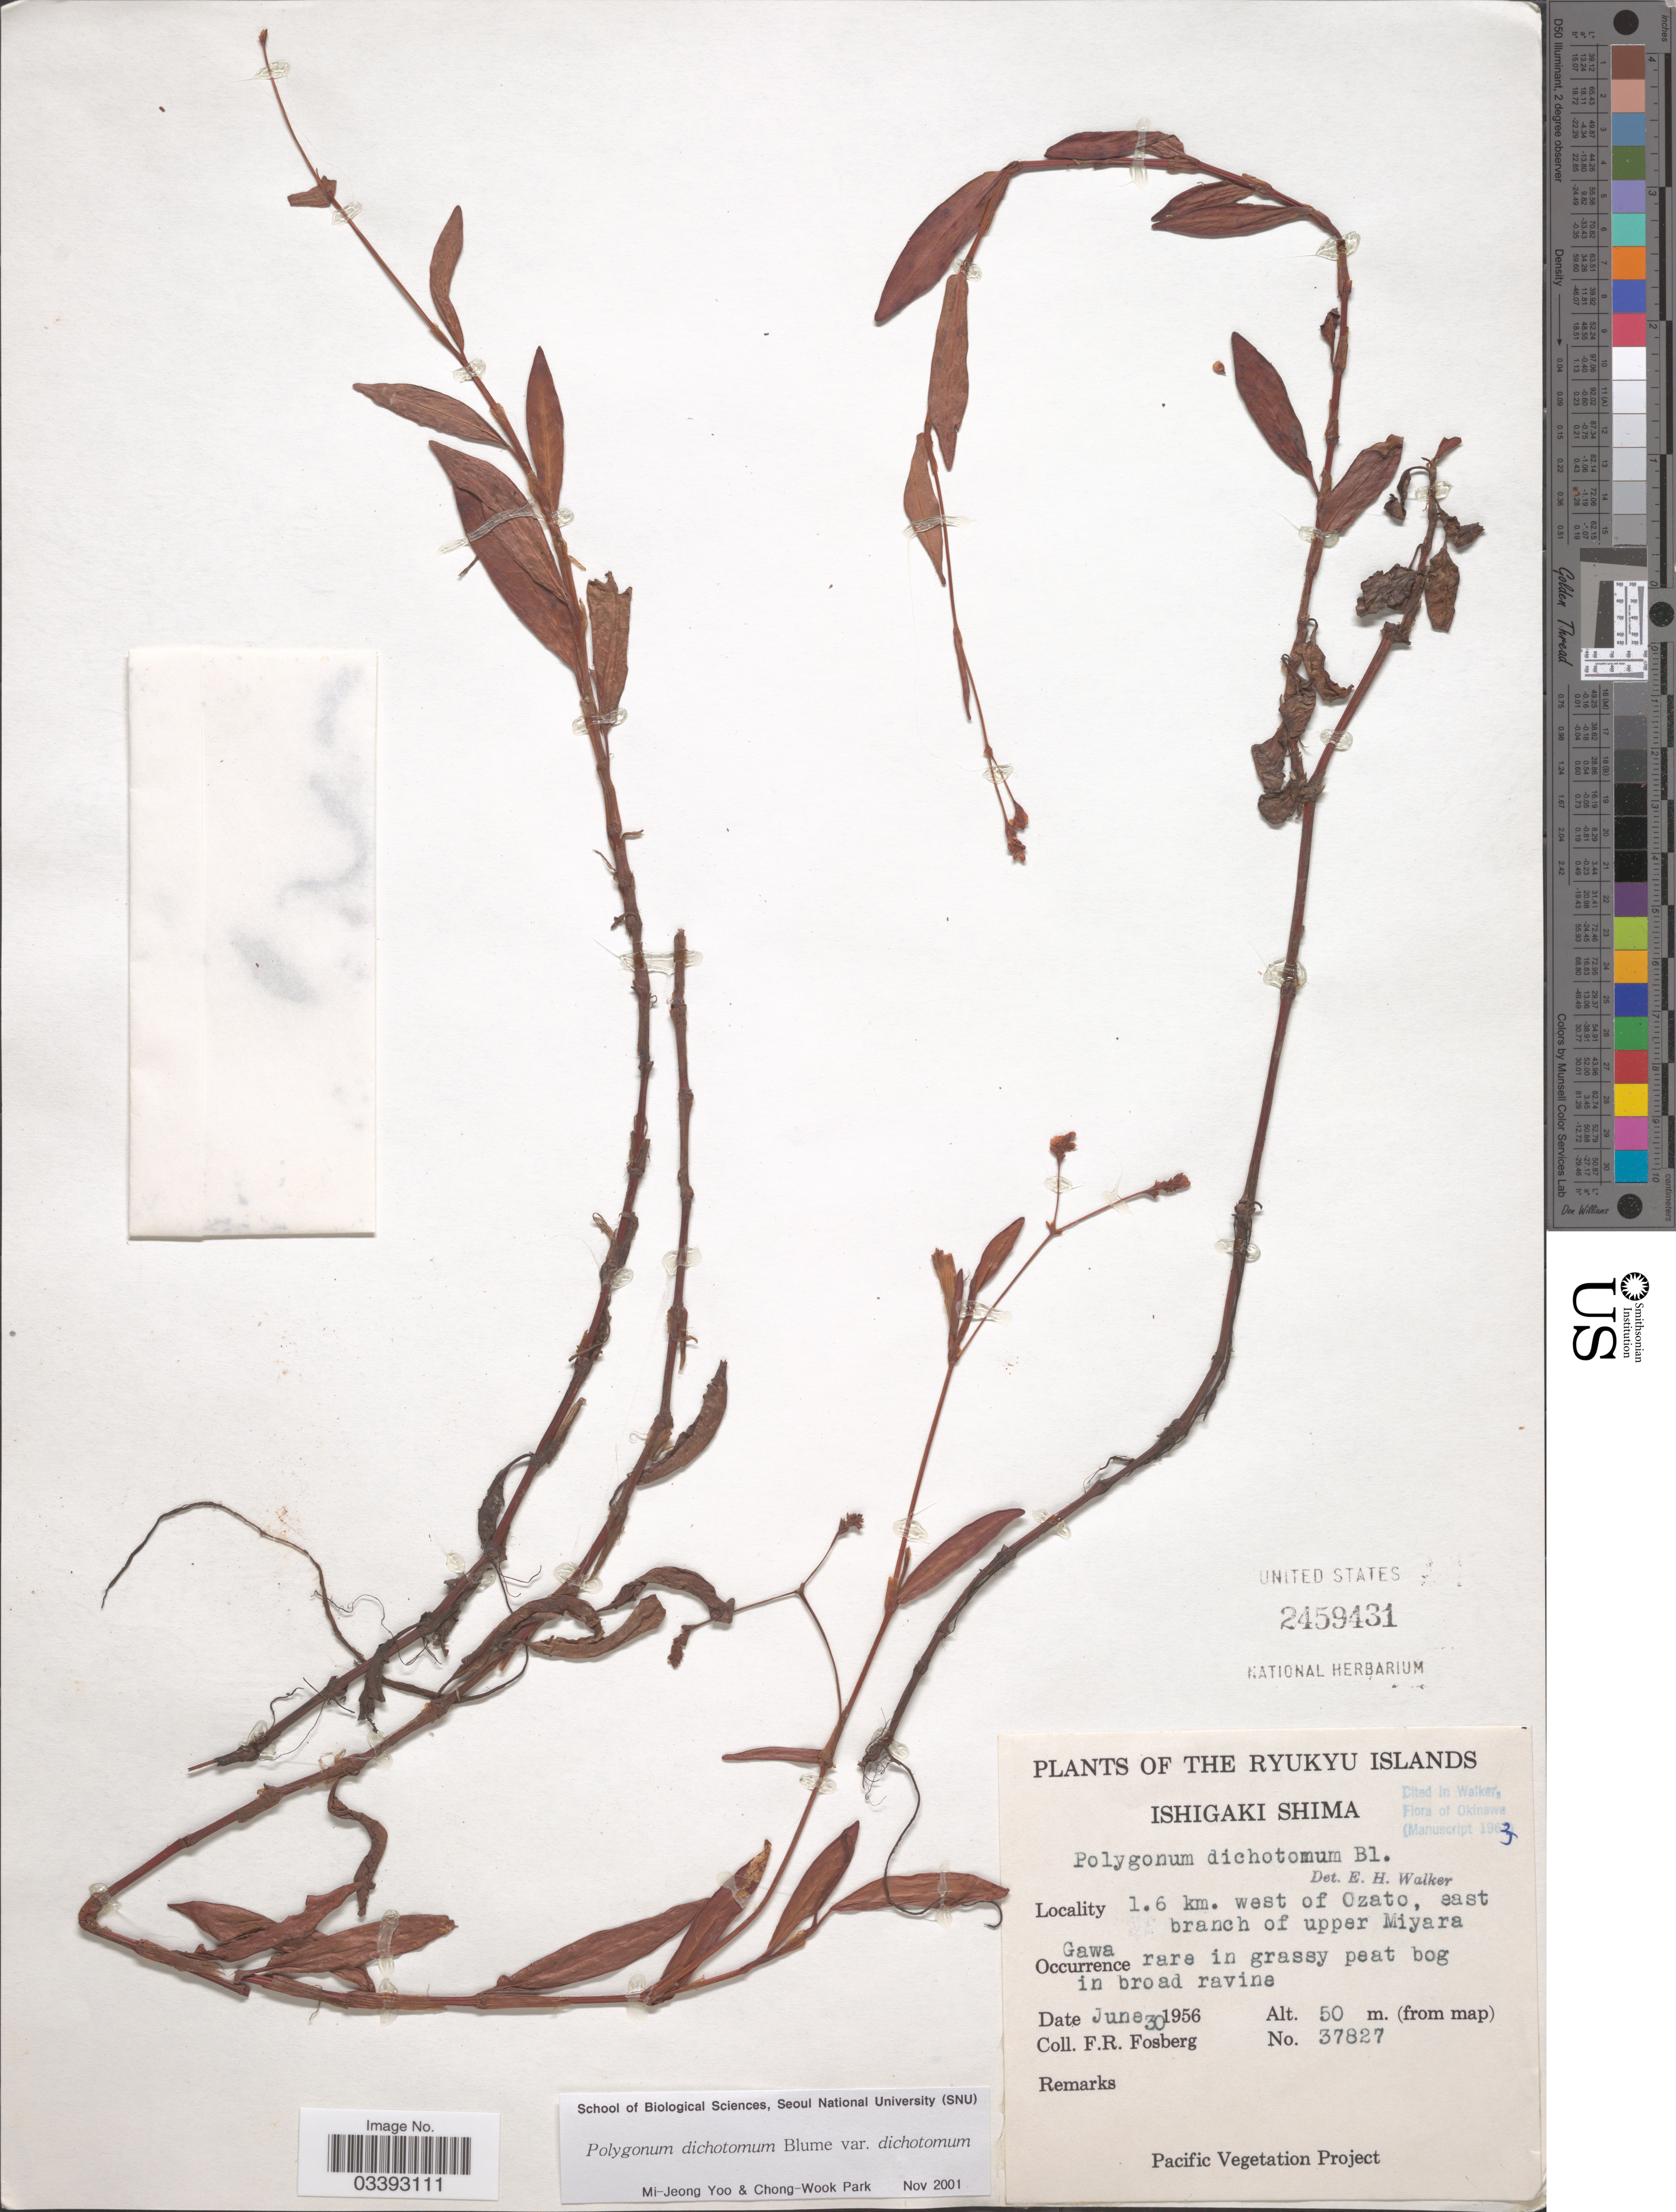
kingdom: Plantae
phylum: Tracheophyta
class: Magnoliopsida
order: Caryophyllales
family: Polygonaceae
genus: Polygonum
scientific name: Polygonum dichotomum var. dichotomum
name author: Blume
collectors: F. R. Fosberg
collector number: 37827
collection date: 1956-06-30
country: Japan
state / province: Okinawa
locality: The Ryukyu Islands. Ishigaki Shima. 1.6 km. west of Ozato, east branch of upper Miyara Gawa.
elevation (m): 50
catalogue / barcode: US 2459431